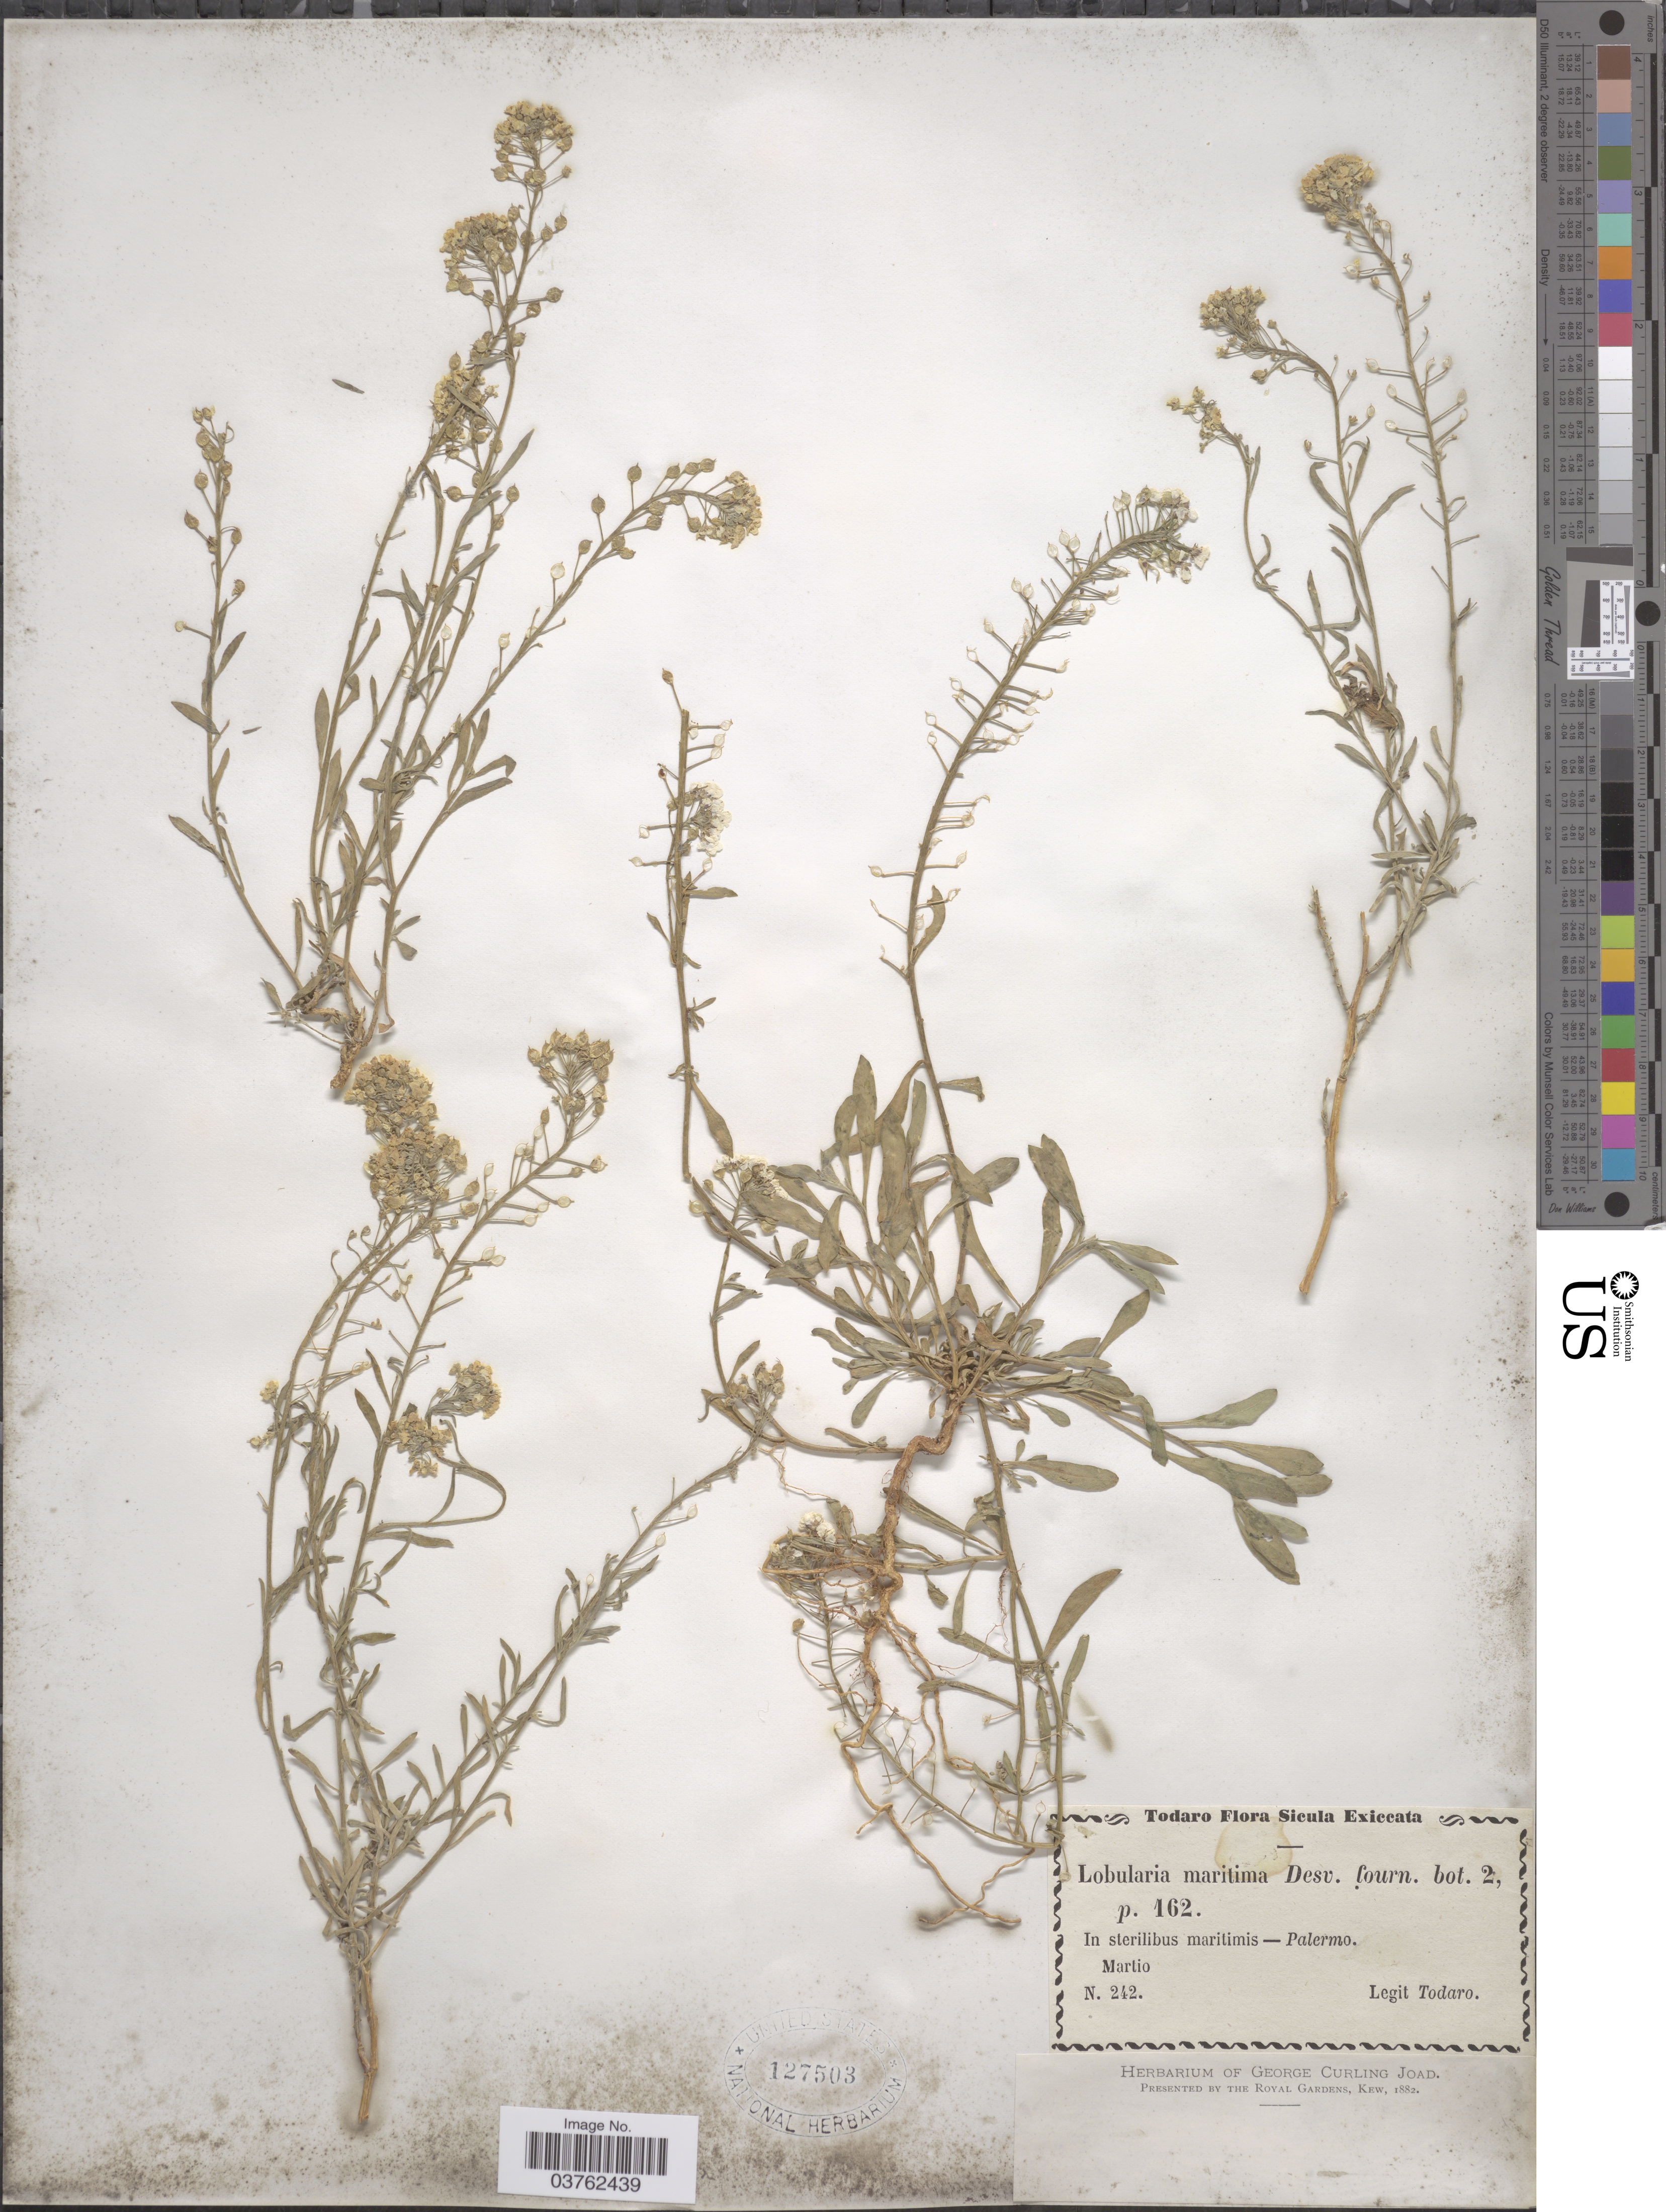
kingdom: Plantae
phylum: Tracheophyta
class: Magnoliopsida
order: Brassicales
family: Brassicaceae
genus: Lobularia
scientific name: Lobularia maritima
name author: (L.) Desv.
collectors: Todaro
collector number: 242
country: Italy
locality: Sicula. In sterilibus maritimis - Palermo.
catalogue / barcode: US 127503